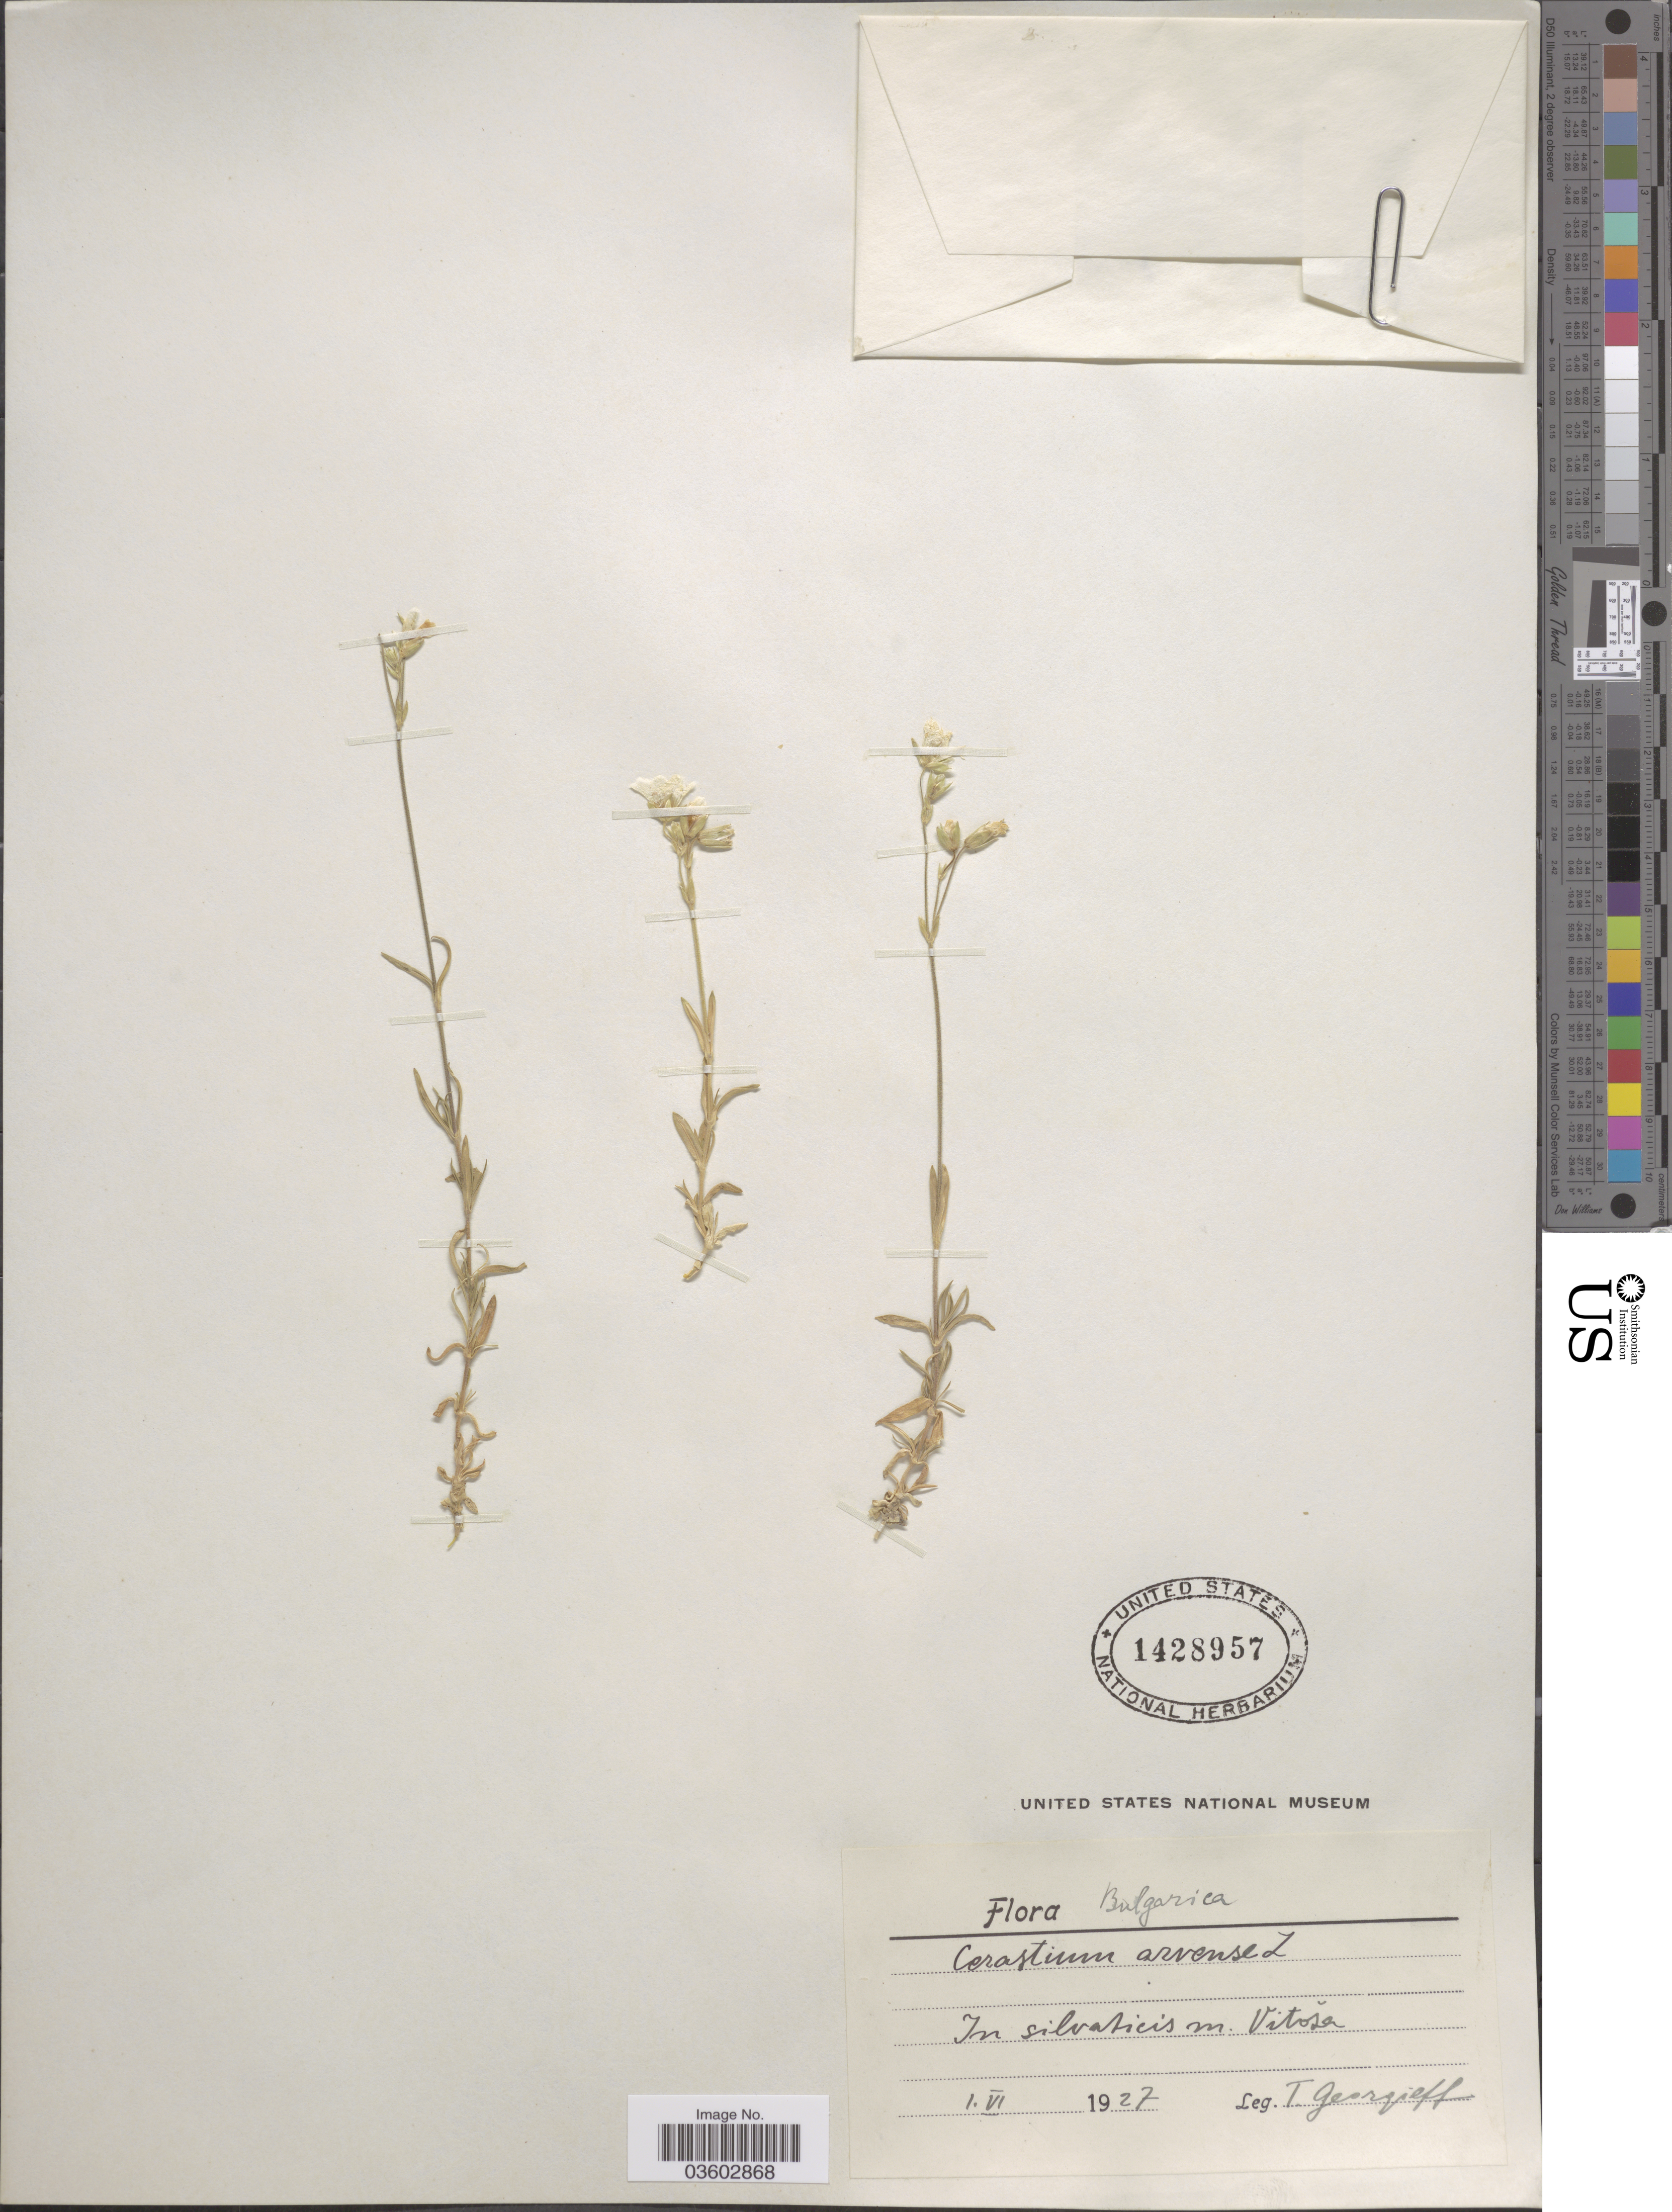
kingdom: Plantae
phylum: Tracheophyta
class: Magnoliopsida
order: Caryophyllales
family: Caryophyllaceae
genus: Cerastium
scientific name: Cerastium arvense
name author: L.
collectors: T. Georgieff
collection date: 1927-06-01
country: Bulgaria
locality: In silvaticis m. Vitoša.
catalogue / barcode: US 1428957